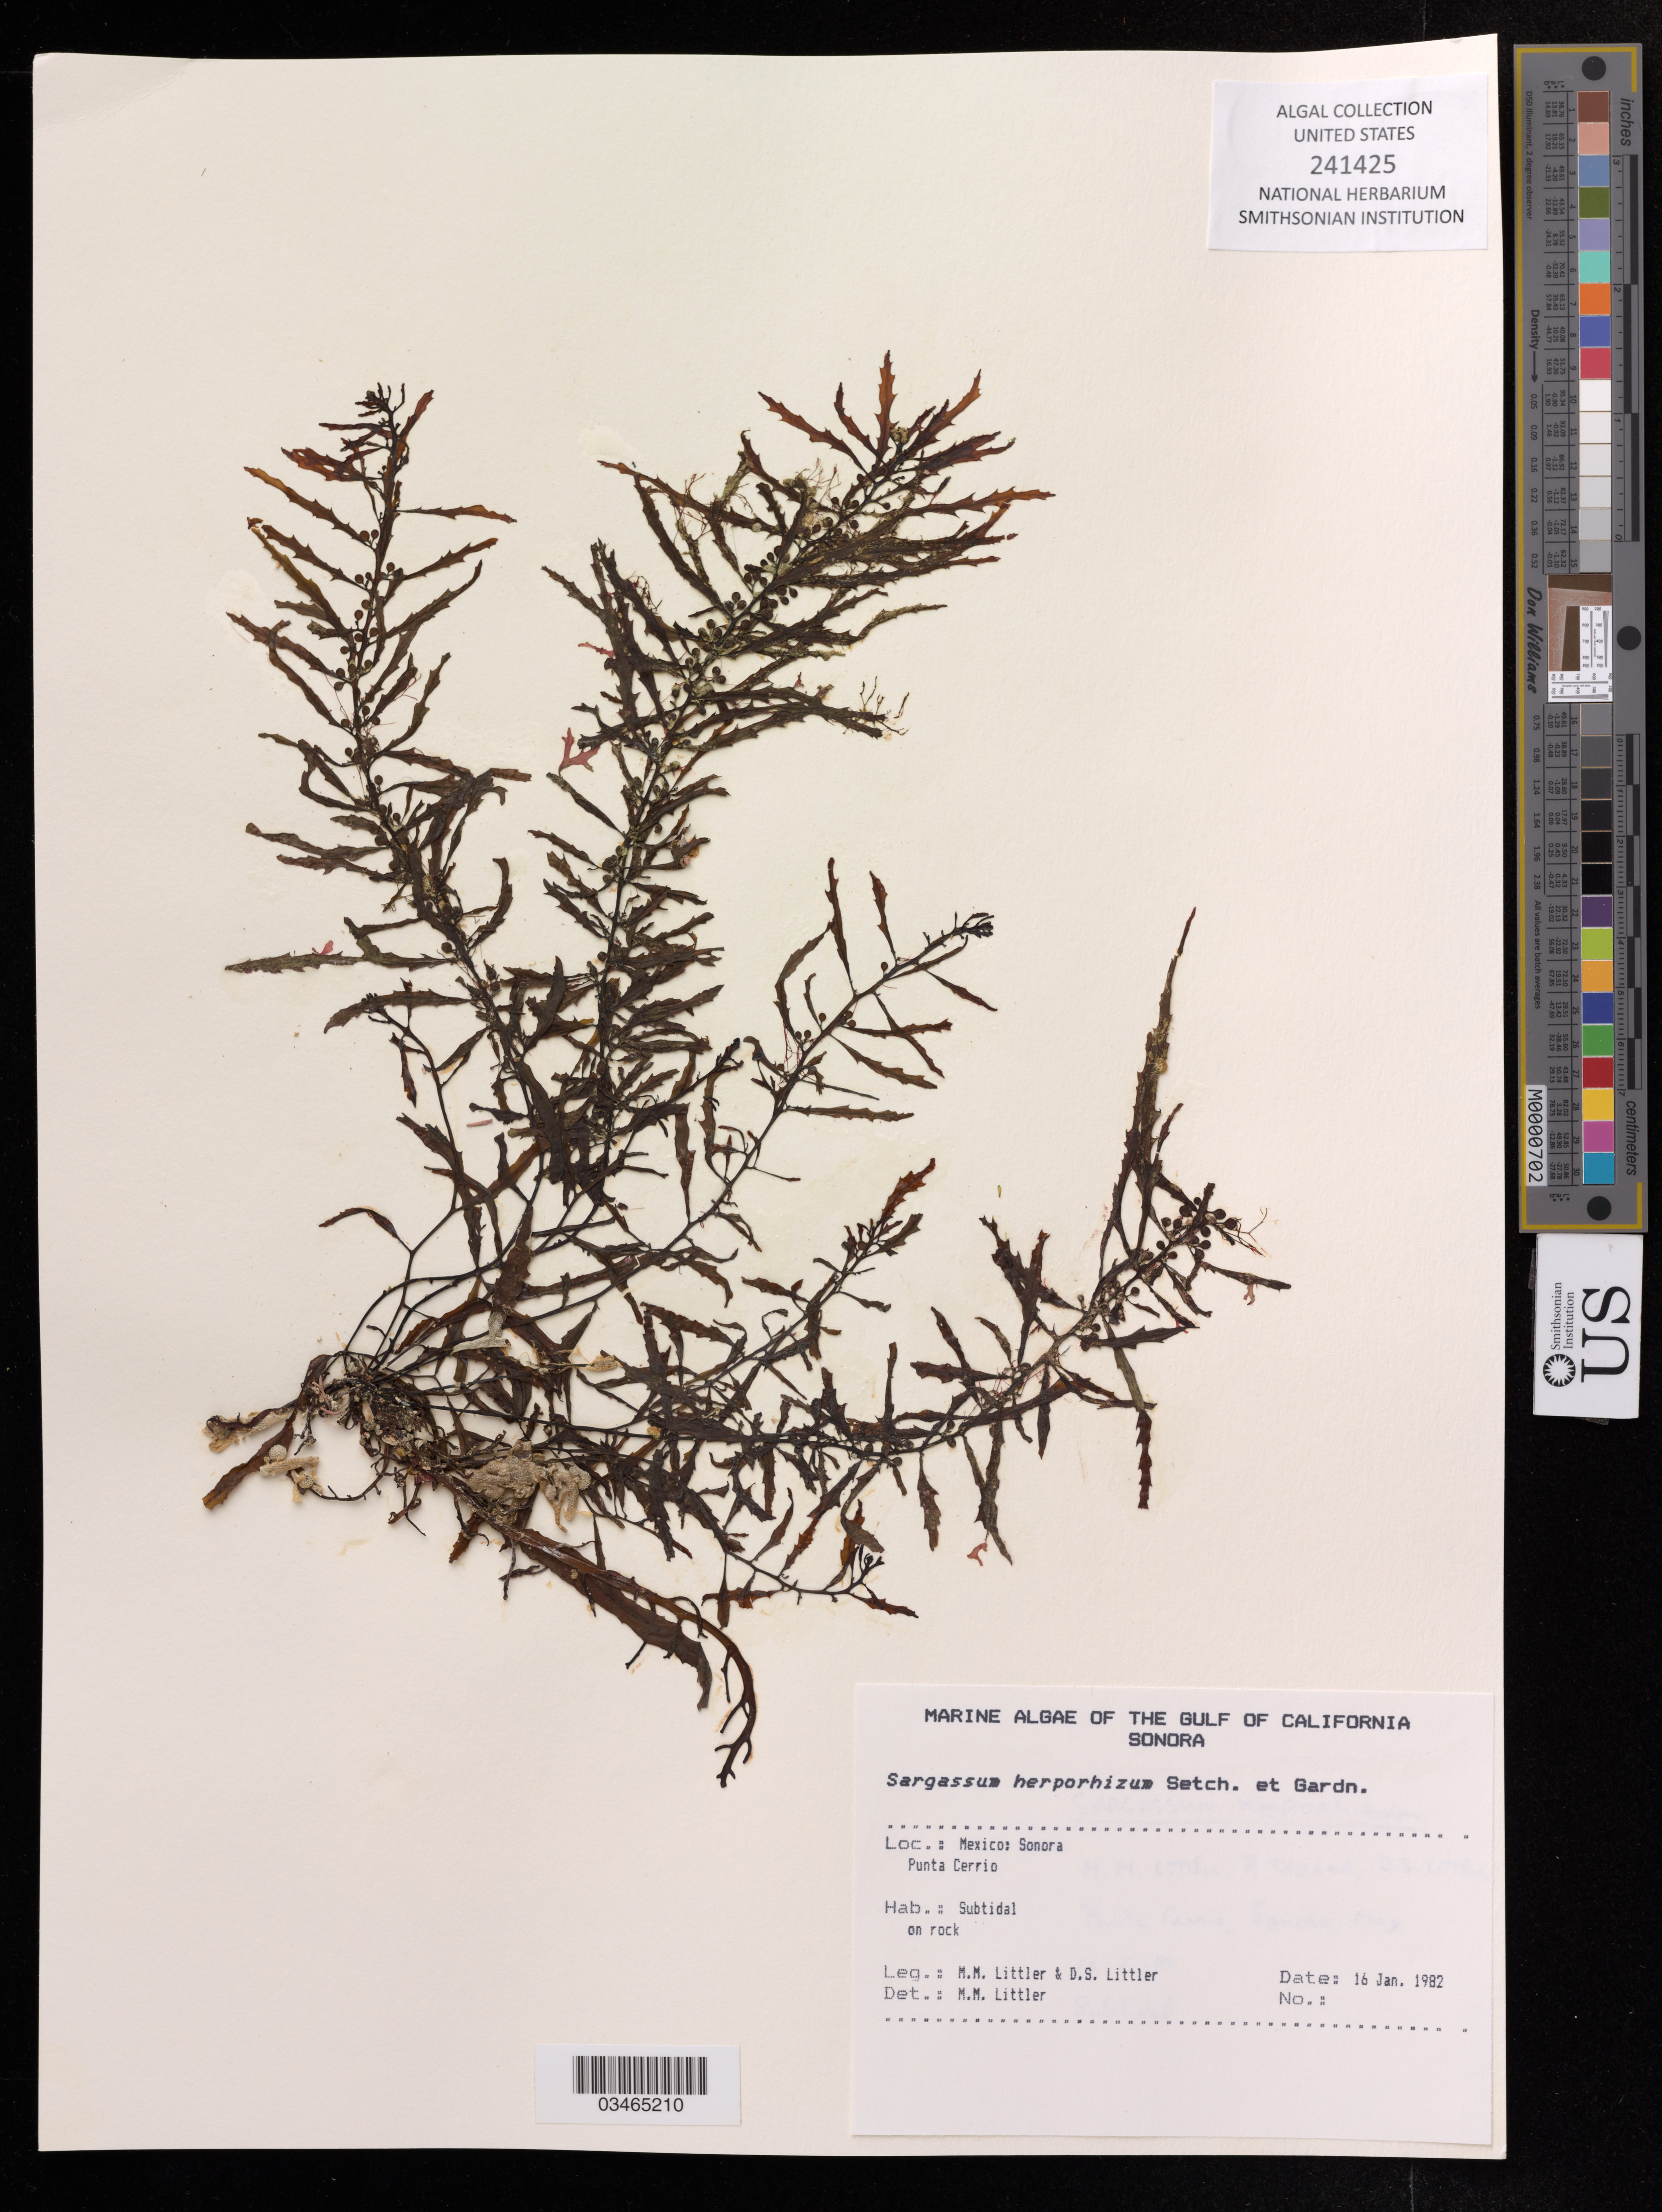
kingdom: Chromista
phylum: Ochrophyta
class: Phaeophyceae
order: Fucales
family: Sargassaceae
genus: Sargassum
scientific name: Sargassum herporhizum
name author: Setch. & N.L. Gardner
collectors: M. M. Littler & D. S. Littler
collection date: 1982-01-16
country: Mexico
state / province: Sonora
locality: The Gulf of California. Punta Cerrio.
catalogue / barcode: US 241425